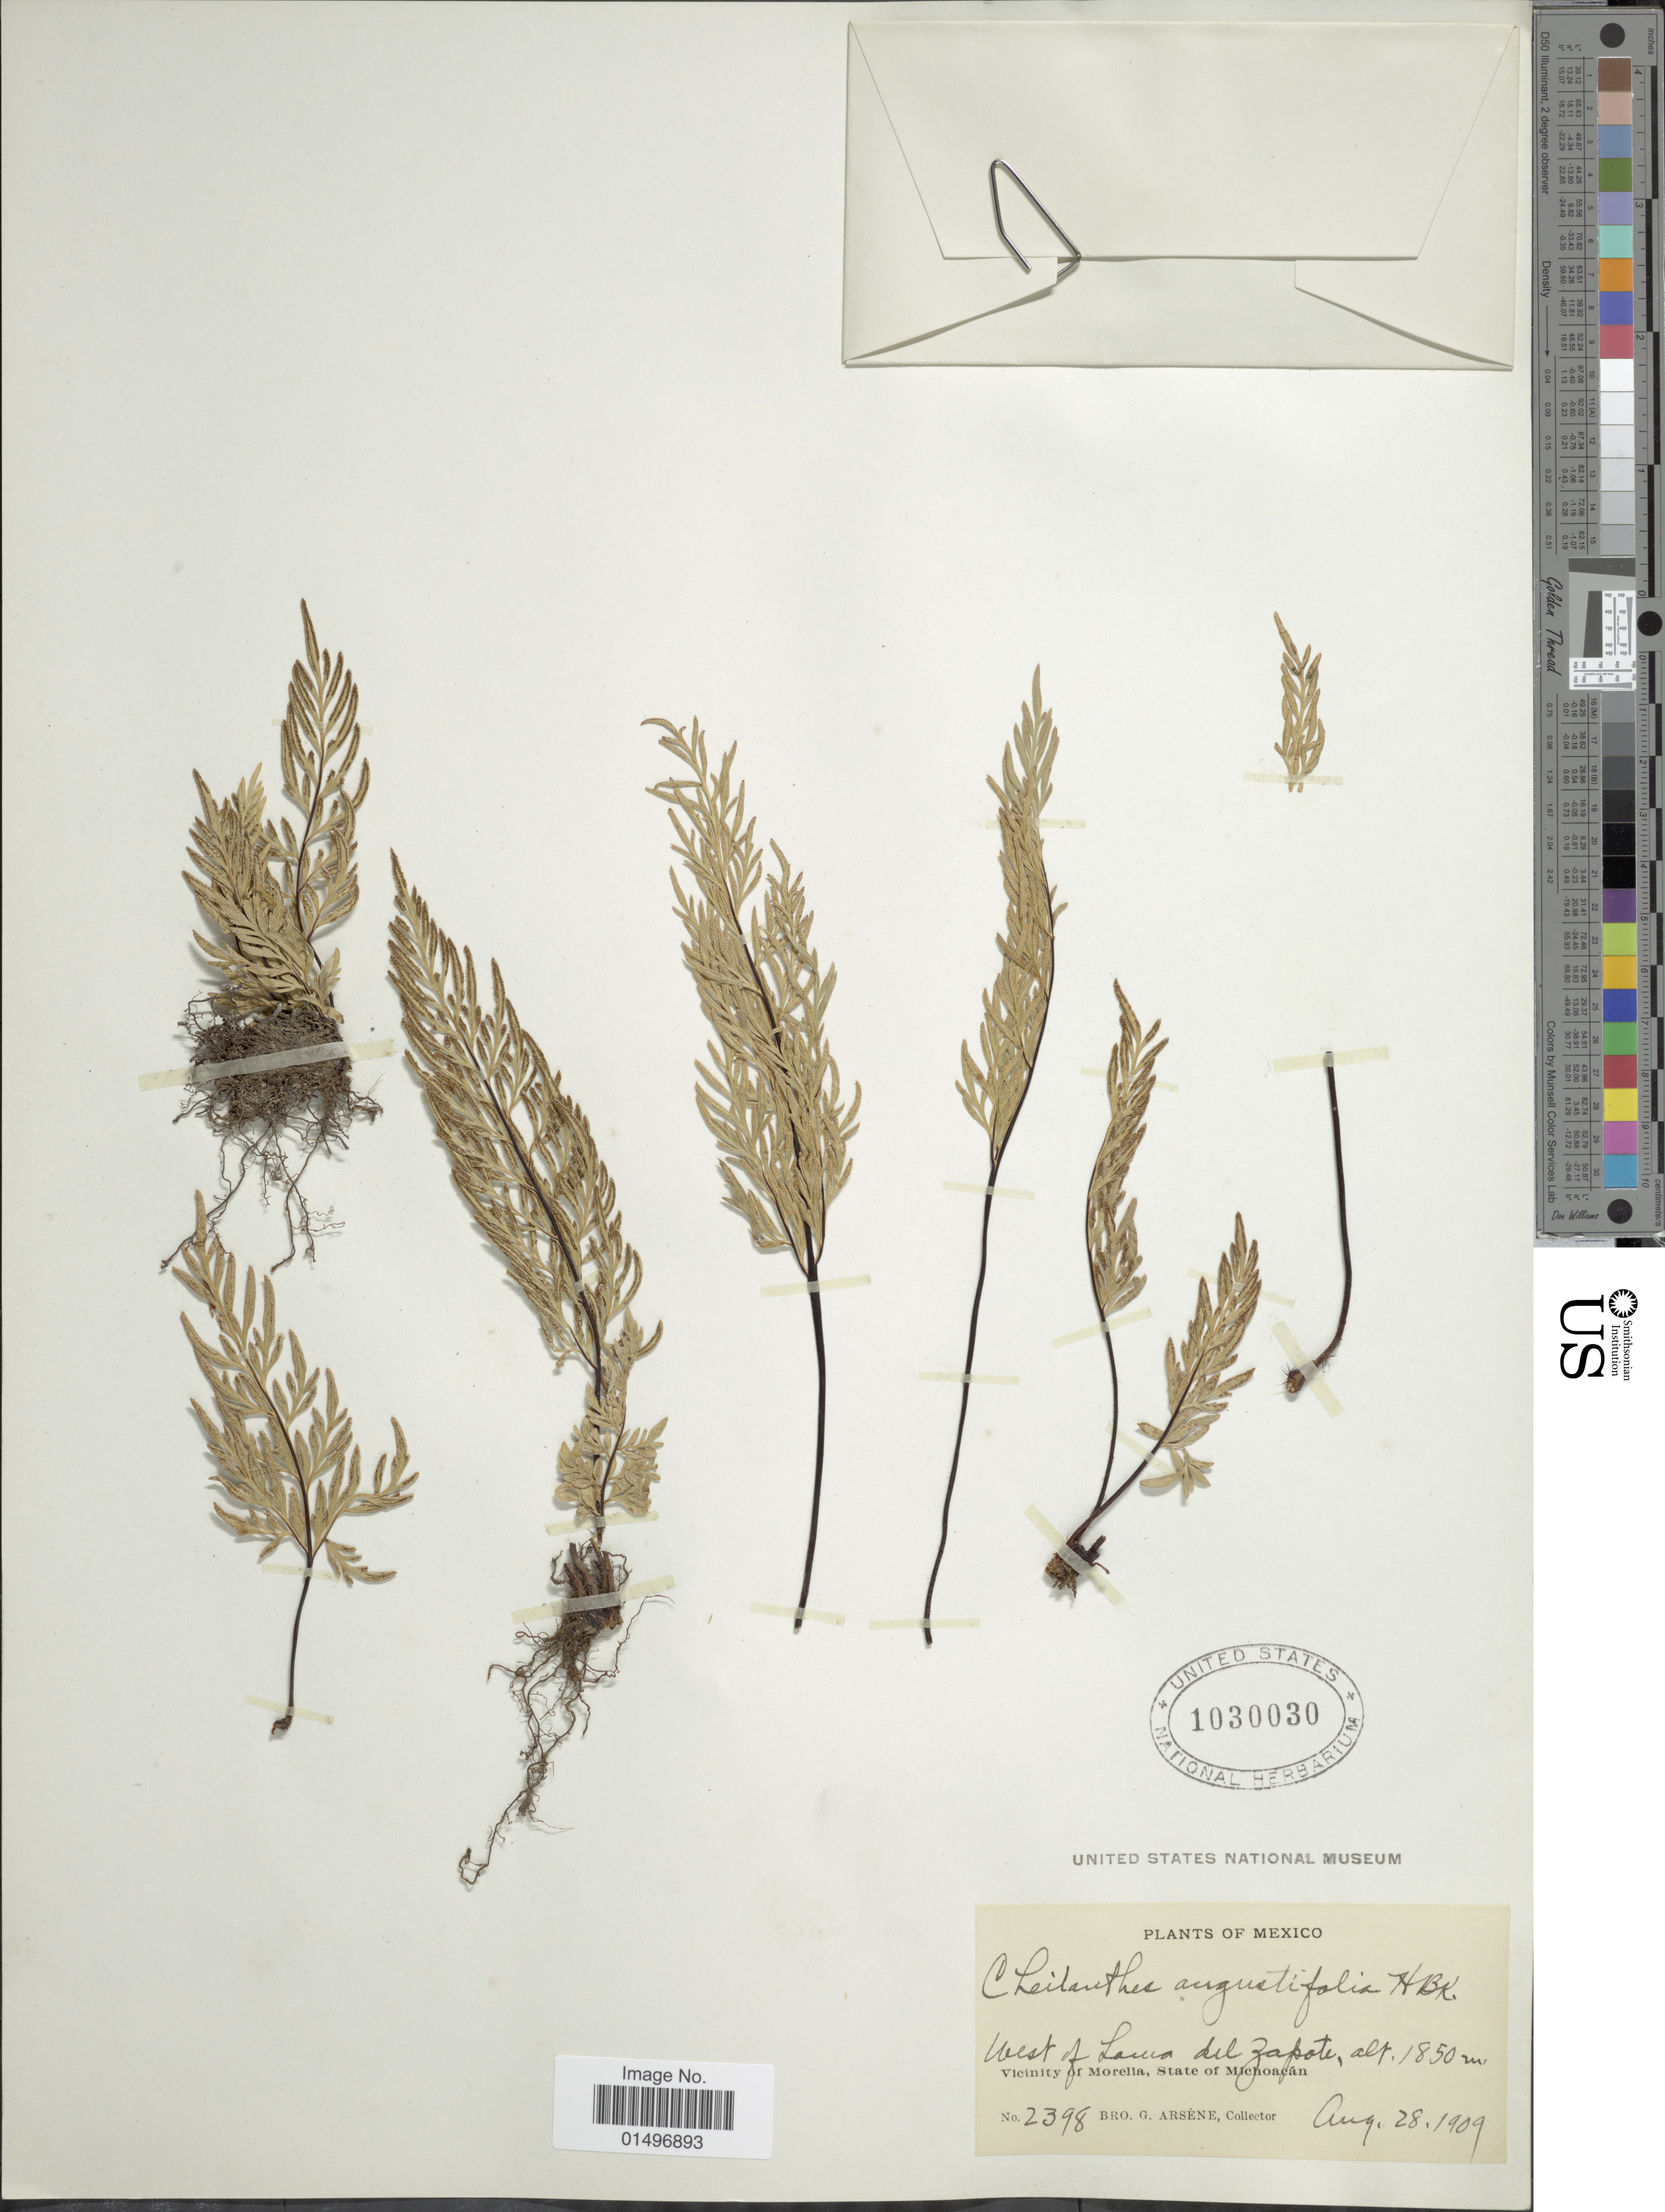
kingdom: Plantae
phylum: Tracheophyta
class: Polypodiopsida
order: Polypodiales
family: Pteridaceae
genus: Gaga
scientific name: Gaga angustifolia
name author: (Kunth) Fay W. Li & Windham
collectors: Bro. G. Arsène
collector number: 2398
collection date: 1909-08-28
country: Mexico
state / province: Michoacán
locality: Mexico, West of Lana del Zapote, Vicinity of Morelia.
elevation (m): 1850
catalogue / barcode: US 1030030